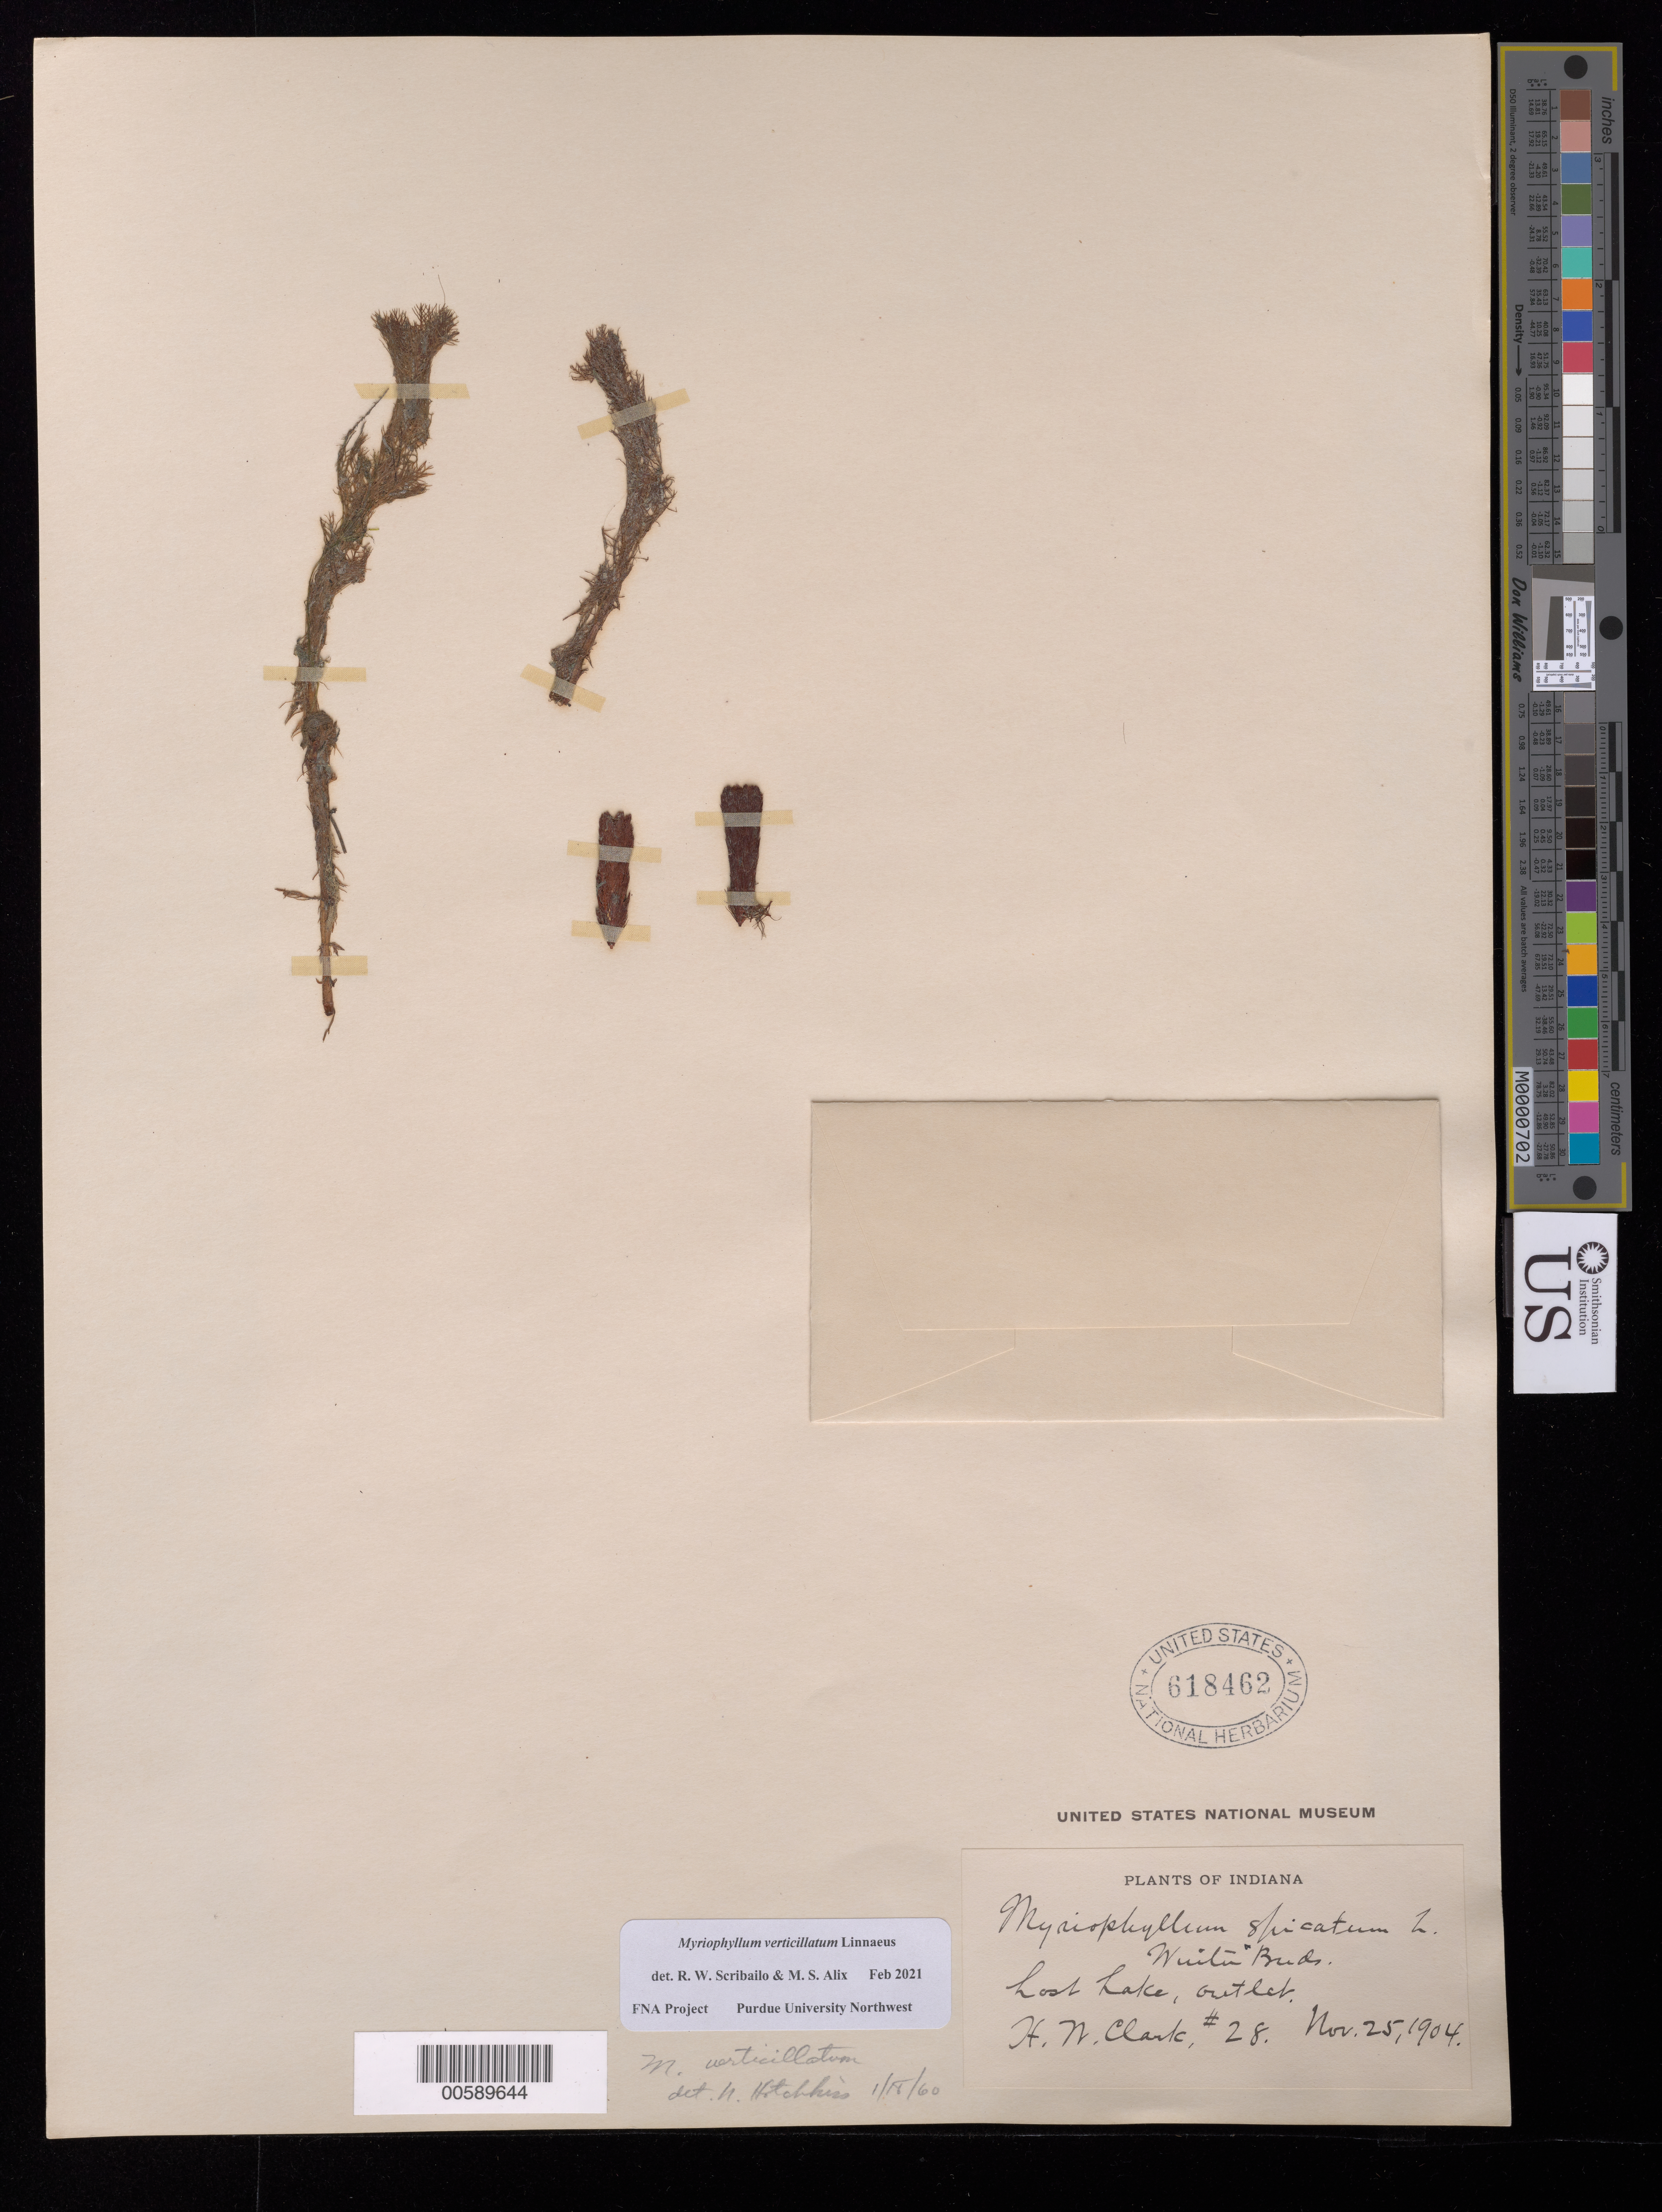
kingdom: Plantae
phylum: Tracheophyta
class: Magnoliopsida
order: Saxifragales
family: Haloragaceae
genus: Myriophyllum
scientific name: Myriophyllum verticillatum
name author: L.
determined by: Scribailo, R. W.; Alix, M. S.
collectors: H. N. Clark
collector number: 28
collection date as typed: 25 Nov 1904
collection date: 1904-11-25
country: United States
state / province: Indiana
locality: Lost Lake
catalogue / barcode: US 618462